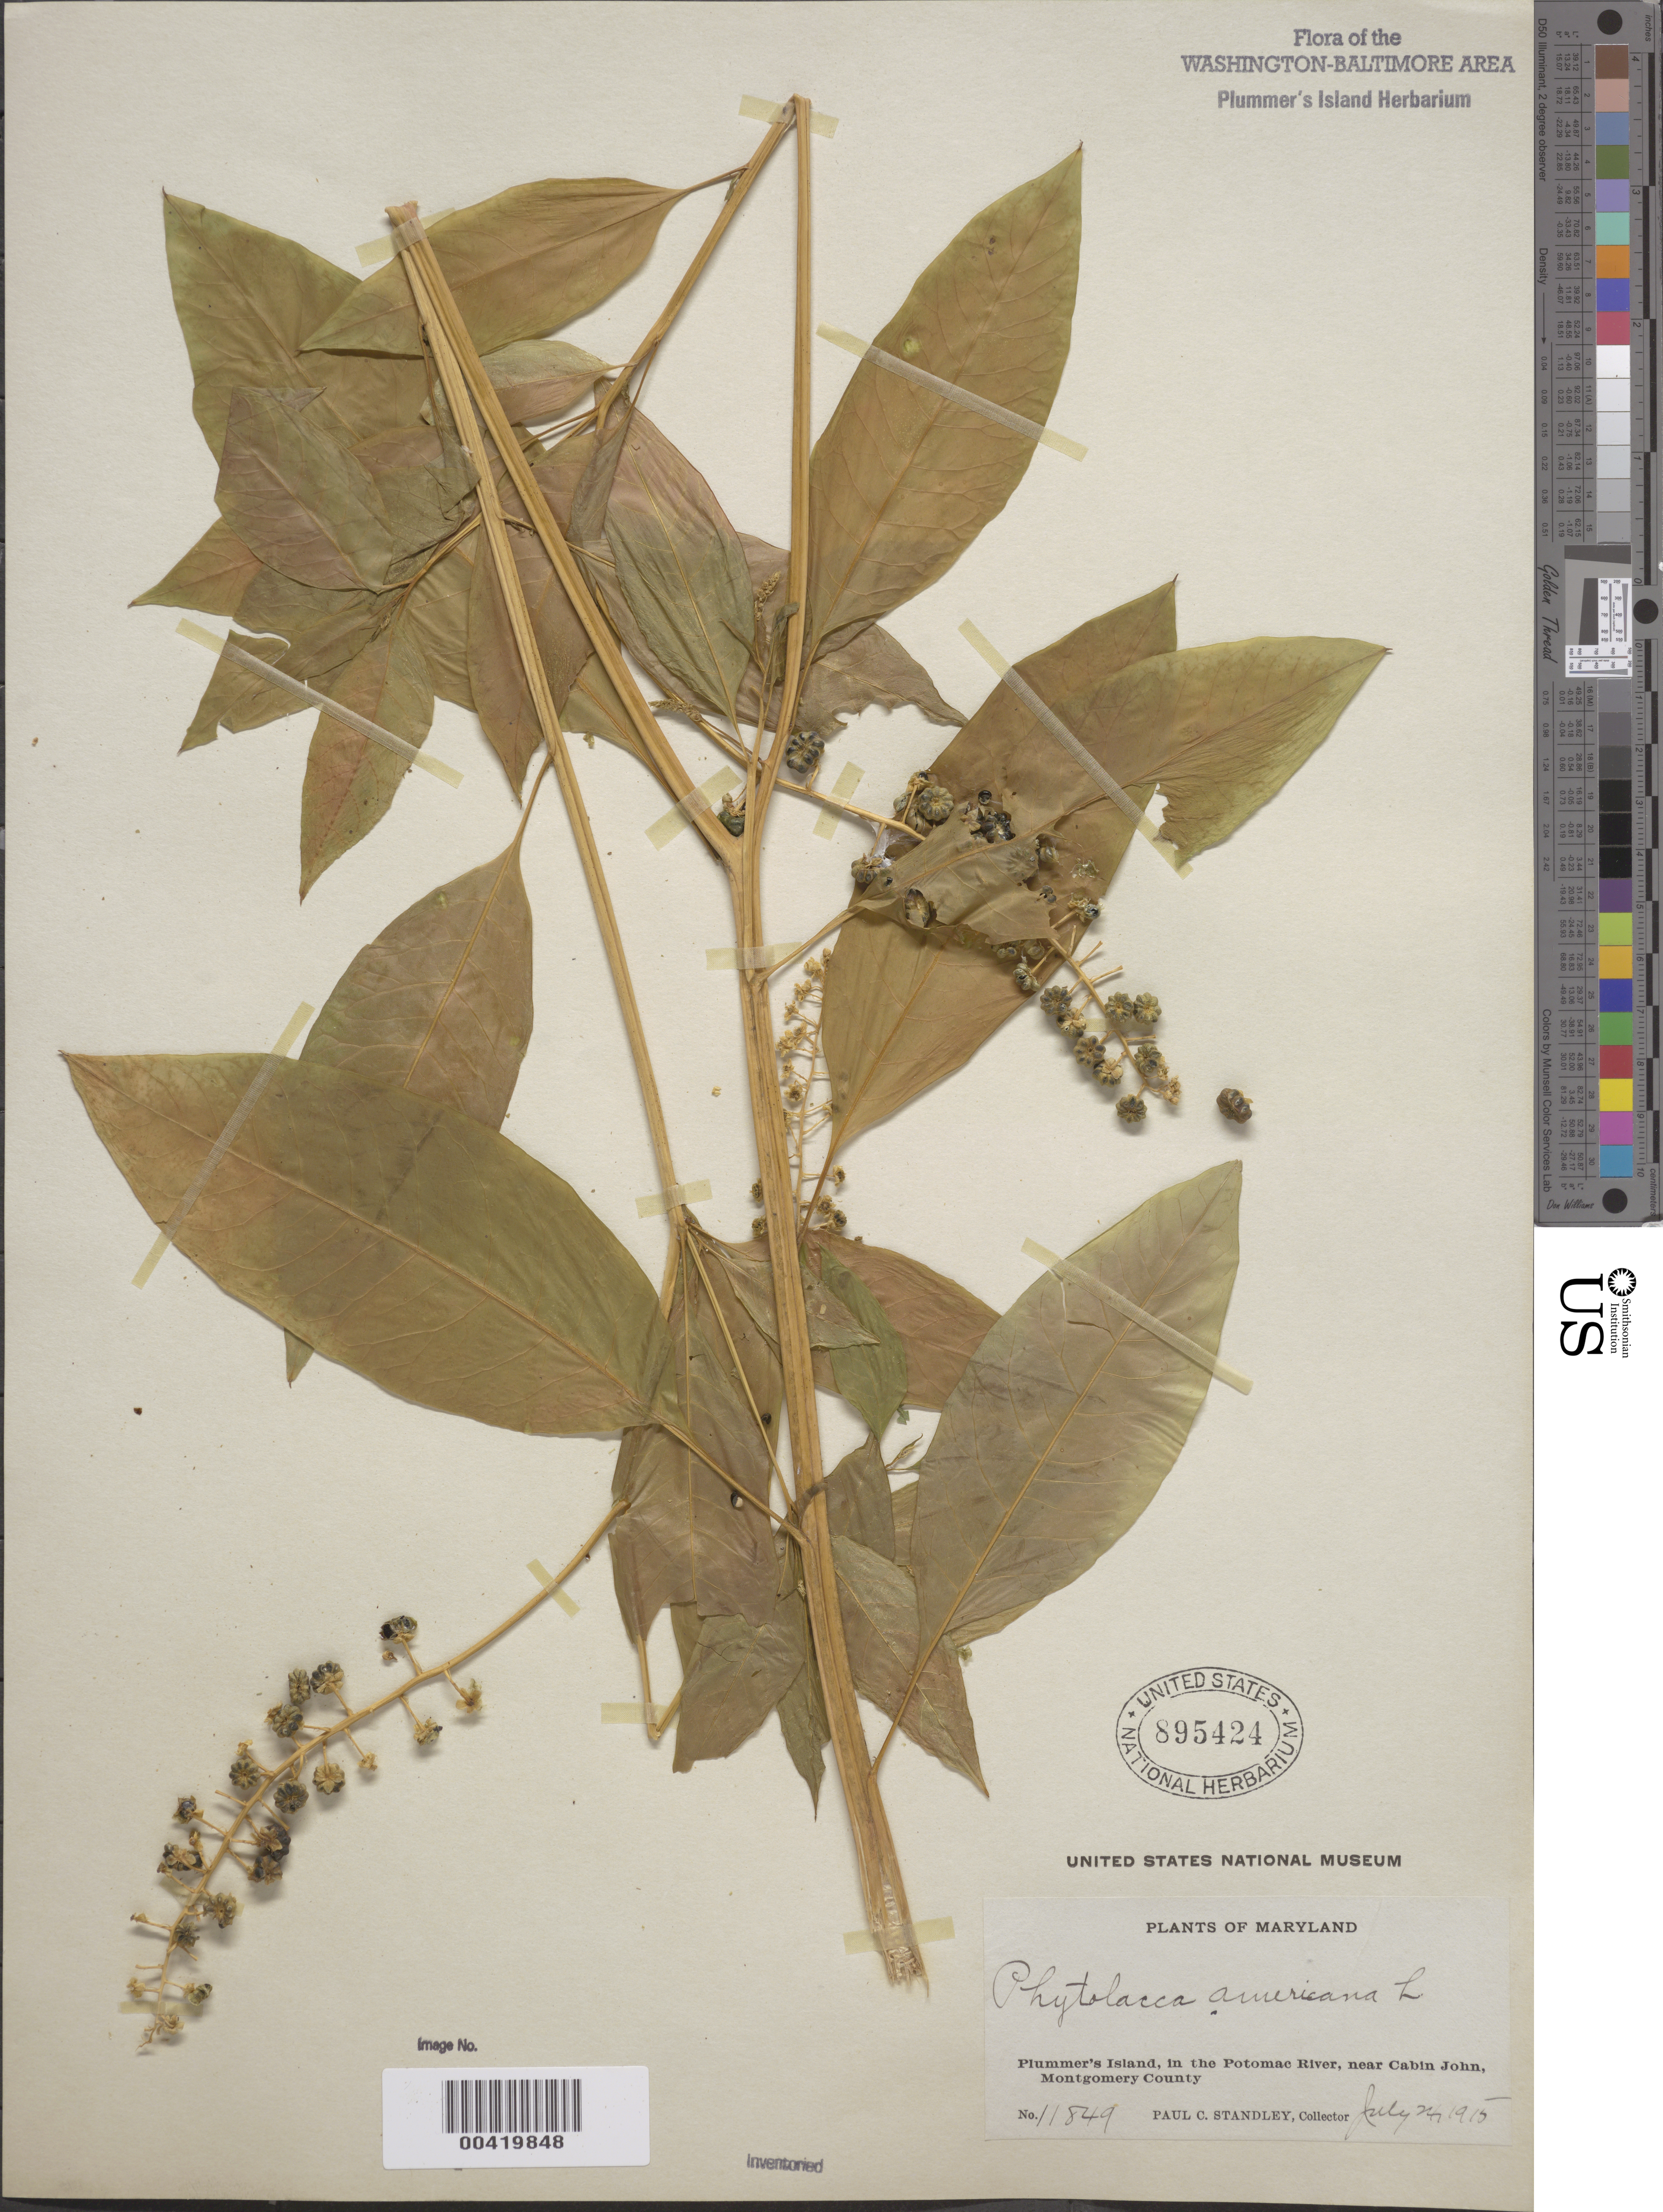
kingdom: Plantae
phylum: Tracheophyta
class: Magnoliopsida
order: Caryophyllales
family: Phytolaccaceae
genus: Phytolacca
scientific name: Phytolacca americana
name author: L.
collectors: P. C. Standley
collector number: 11849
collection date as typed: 24 Jul 1915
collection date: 1915-07-24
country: United States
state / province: Maryland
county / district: Montgomery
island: Plummers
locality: Plummer's Island C. & O. Canal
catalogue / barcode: US 895424